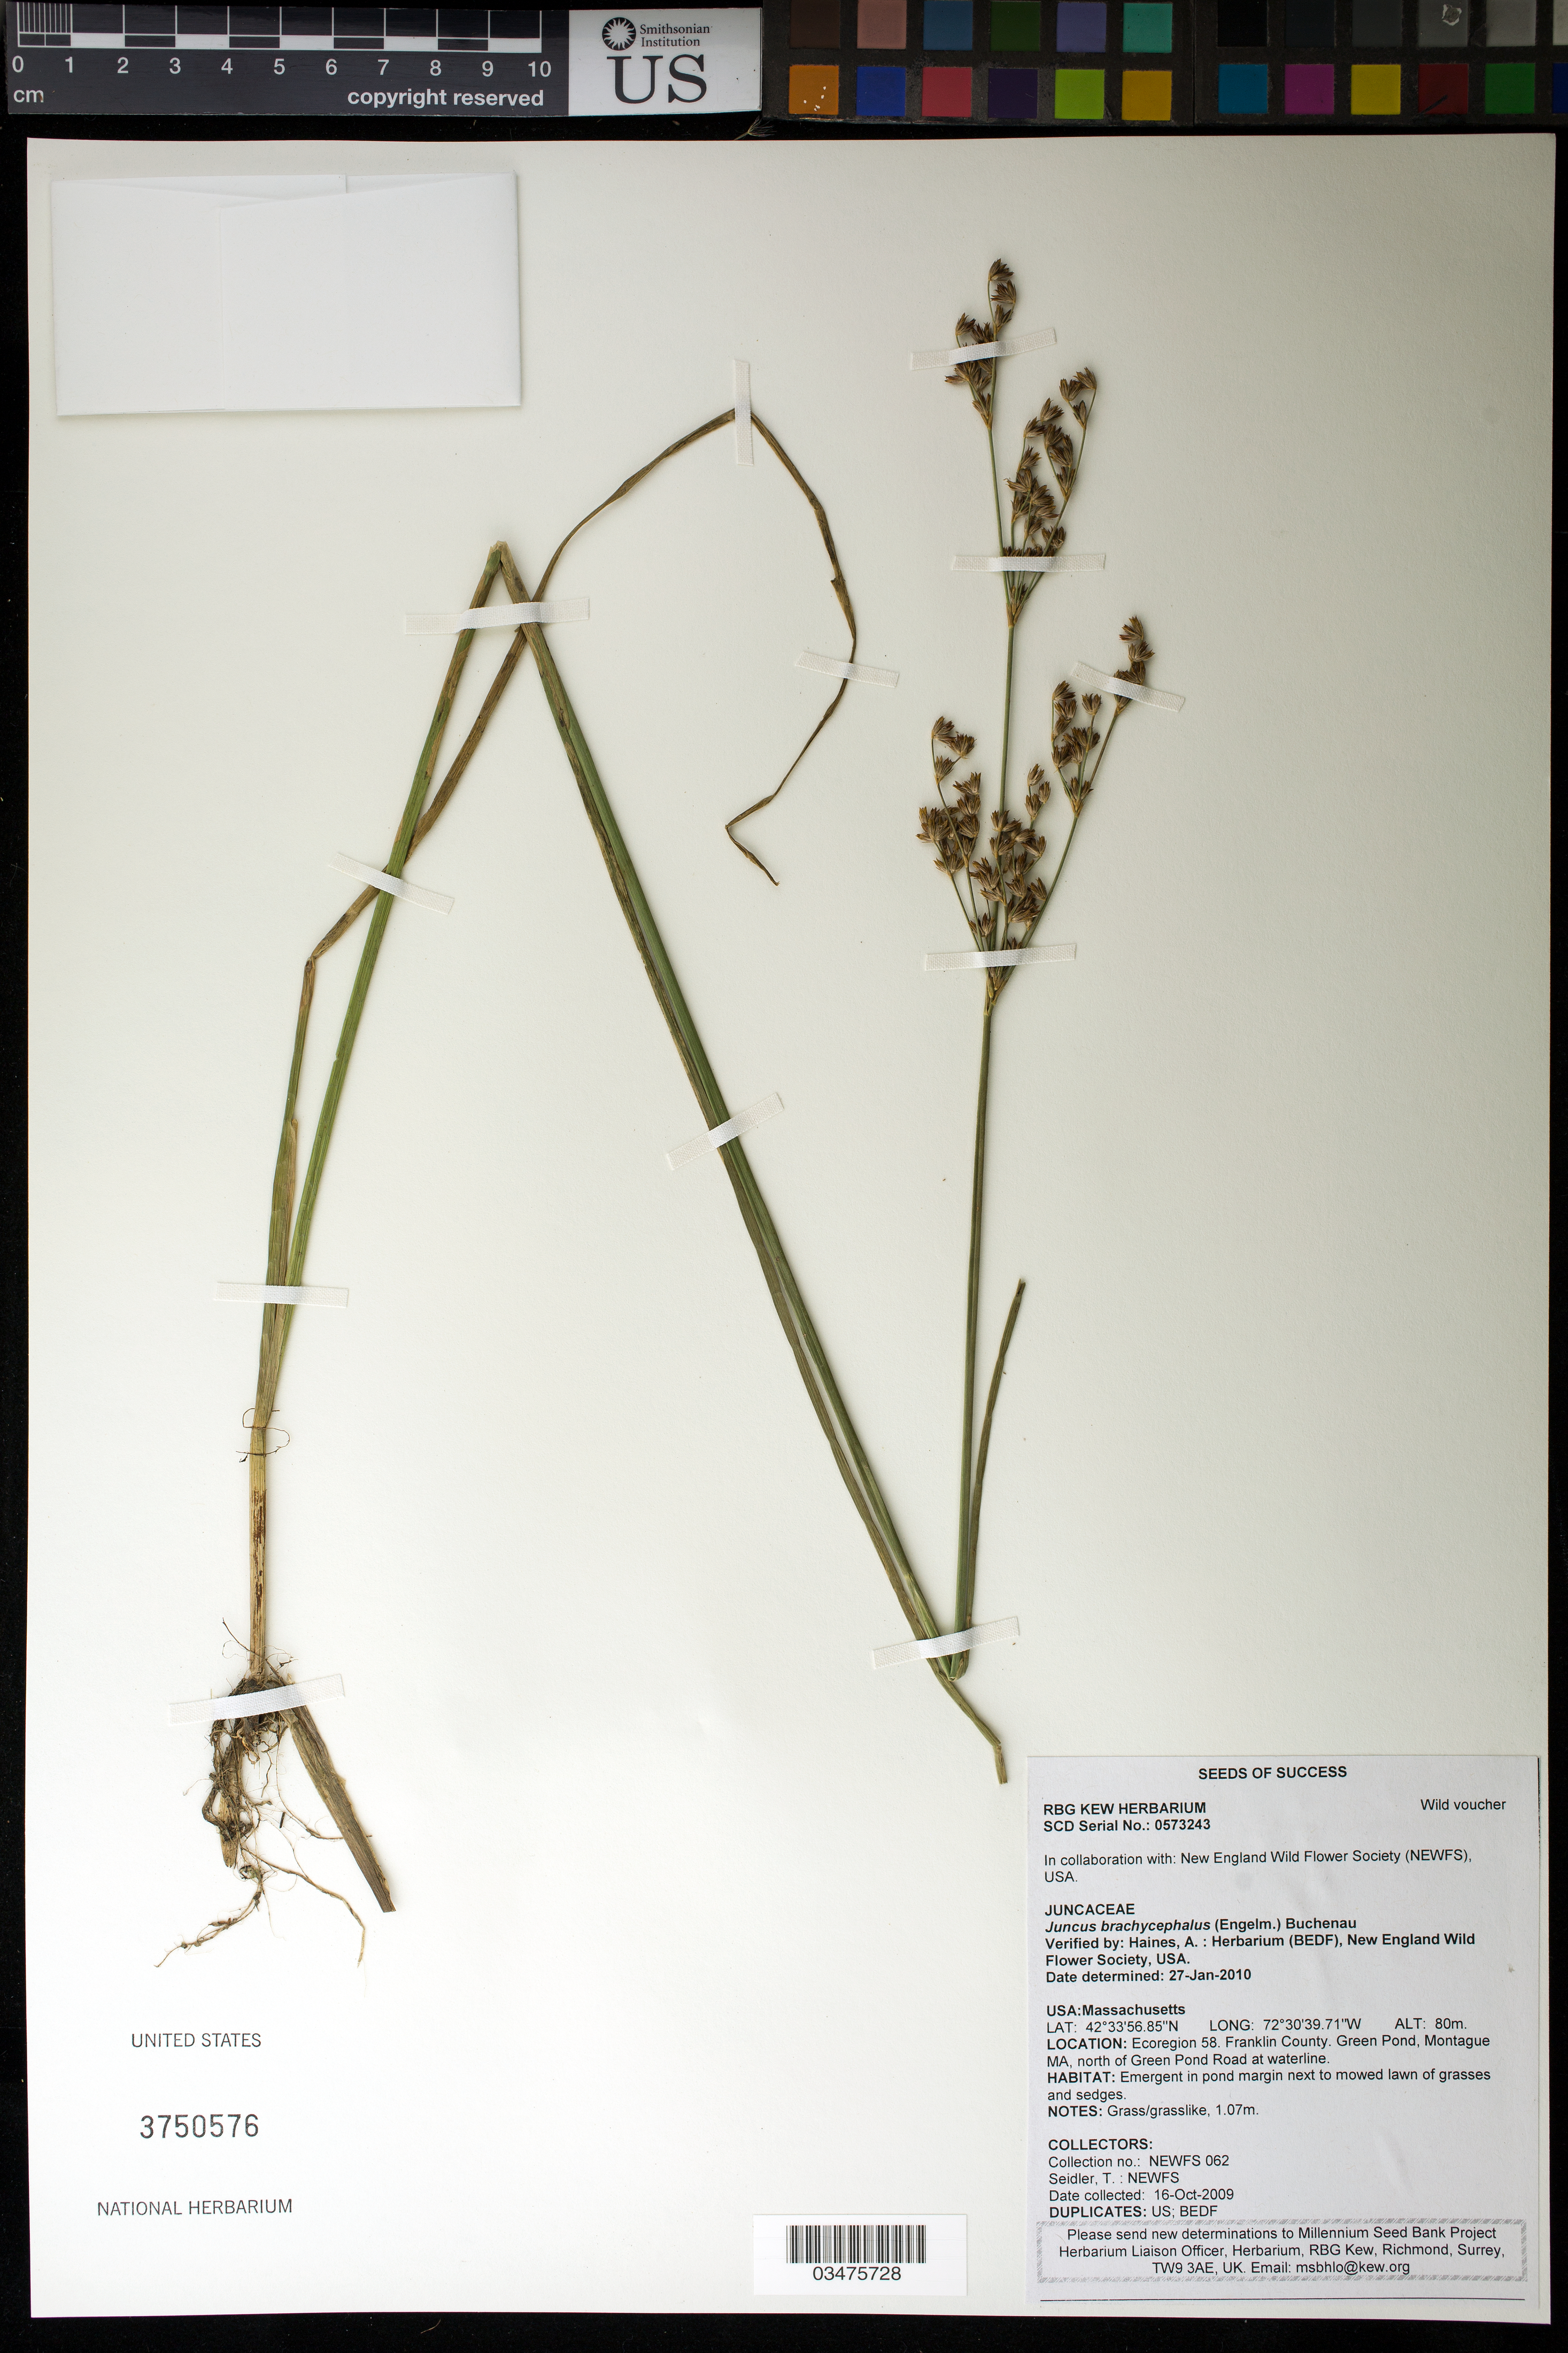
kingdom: Plantae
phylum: Tracheophyta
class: Liliopsida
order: Poales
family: Juncaceae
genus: Juncus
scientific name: Juncus brachycephalus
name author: (Engelm.) Buchenau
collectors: T. Seidler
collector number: NEWFS 062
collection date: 2009-10-16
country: United States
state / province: Massachusetts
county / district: Franklin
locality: Green Pond, Montague, N of Green Pond Road at waterline.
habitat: Emergent in pond margin next to mowed lawn of grasses and sedges.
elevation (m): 80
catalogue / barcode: US 3750576